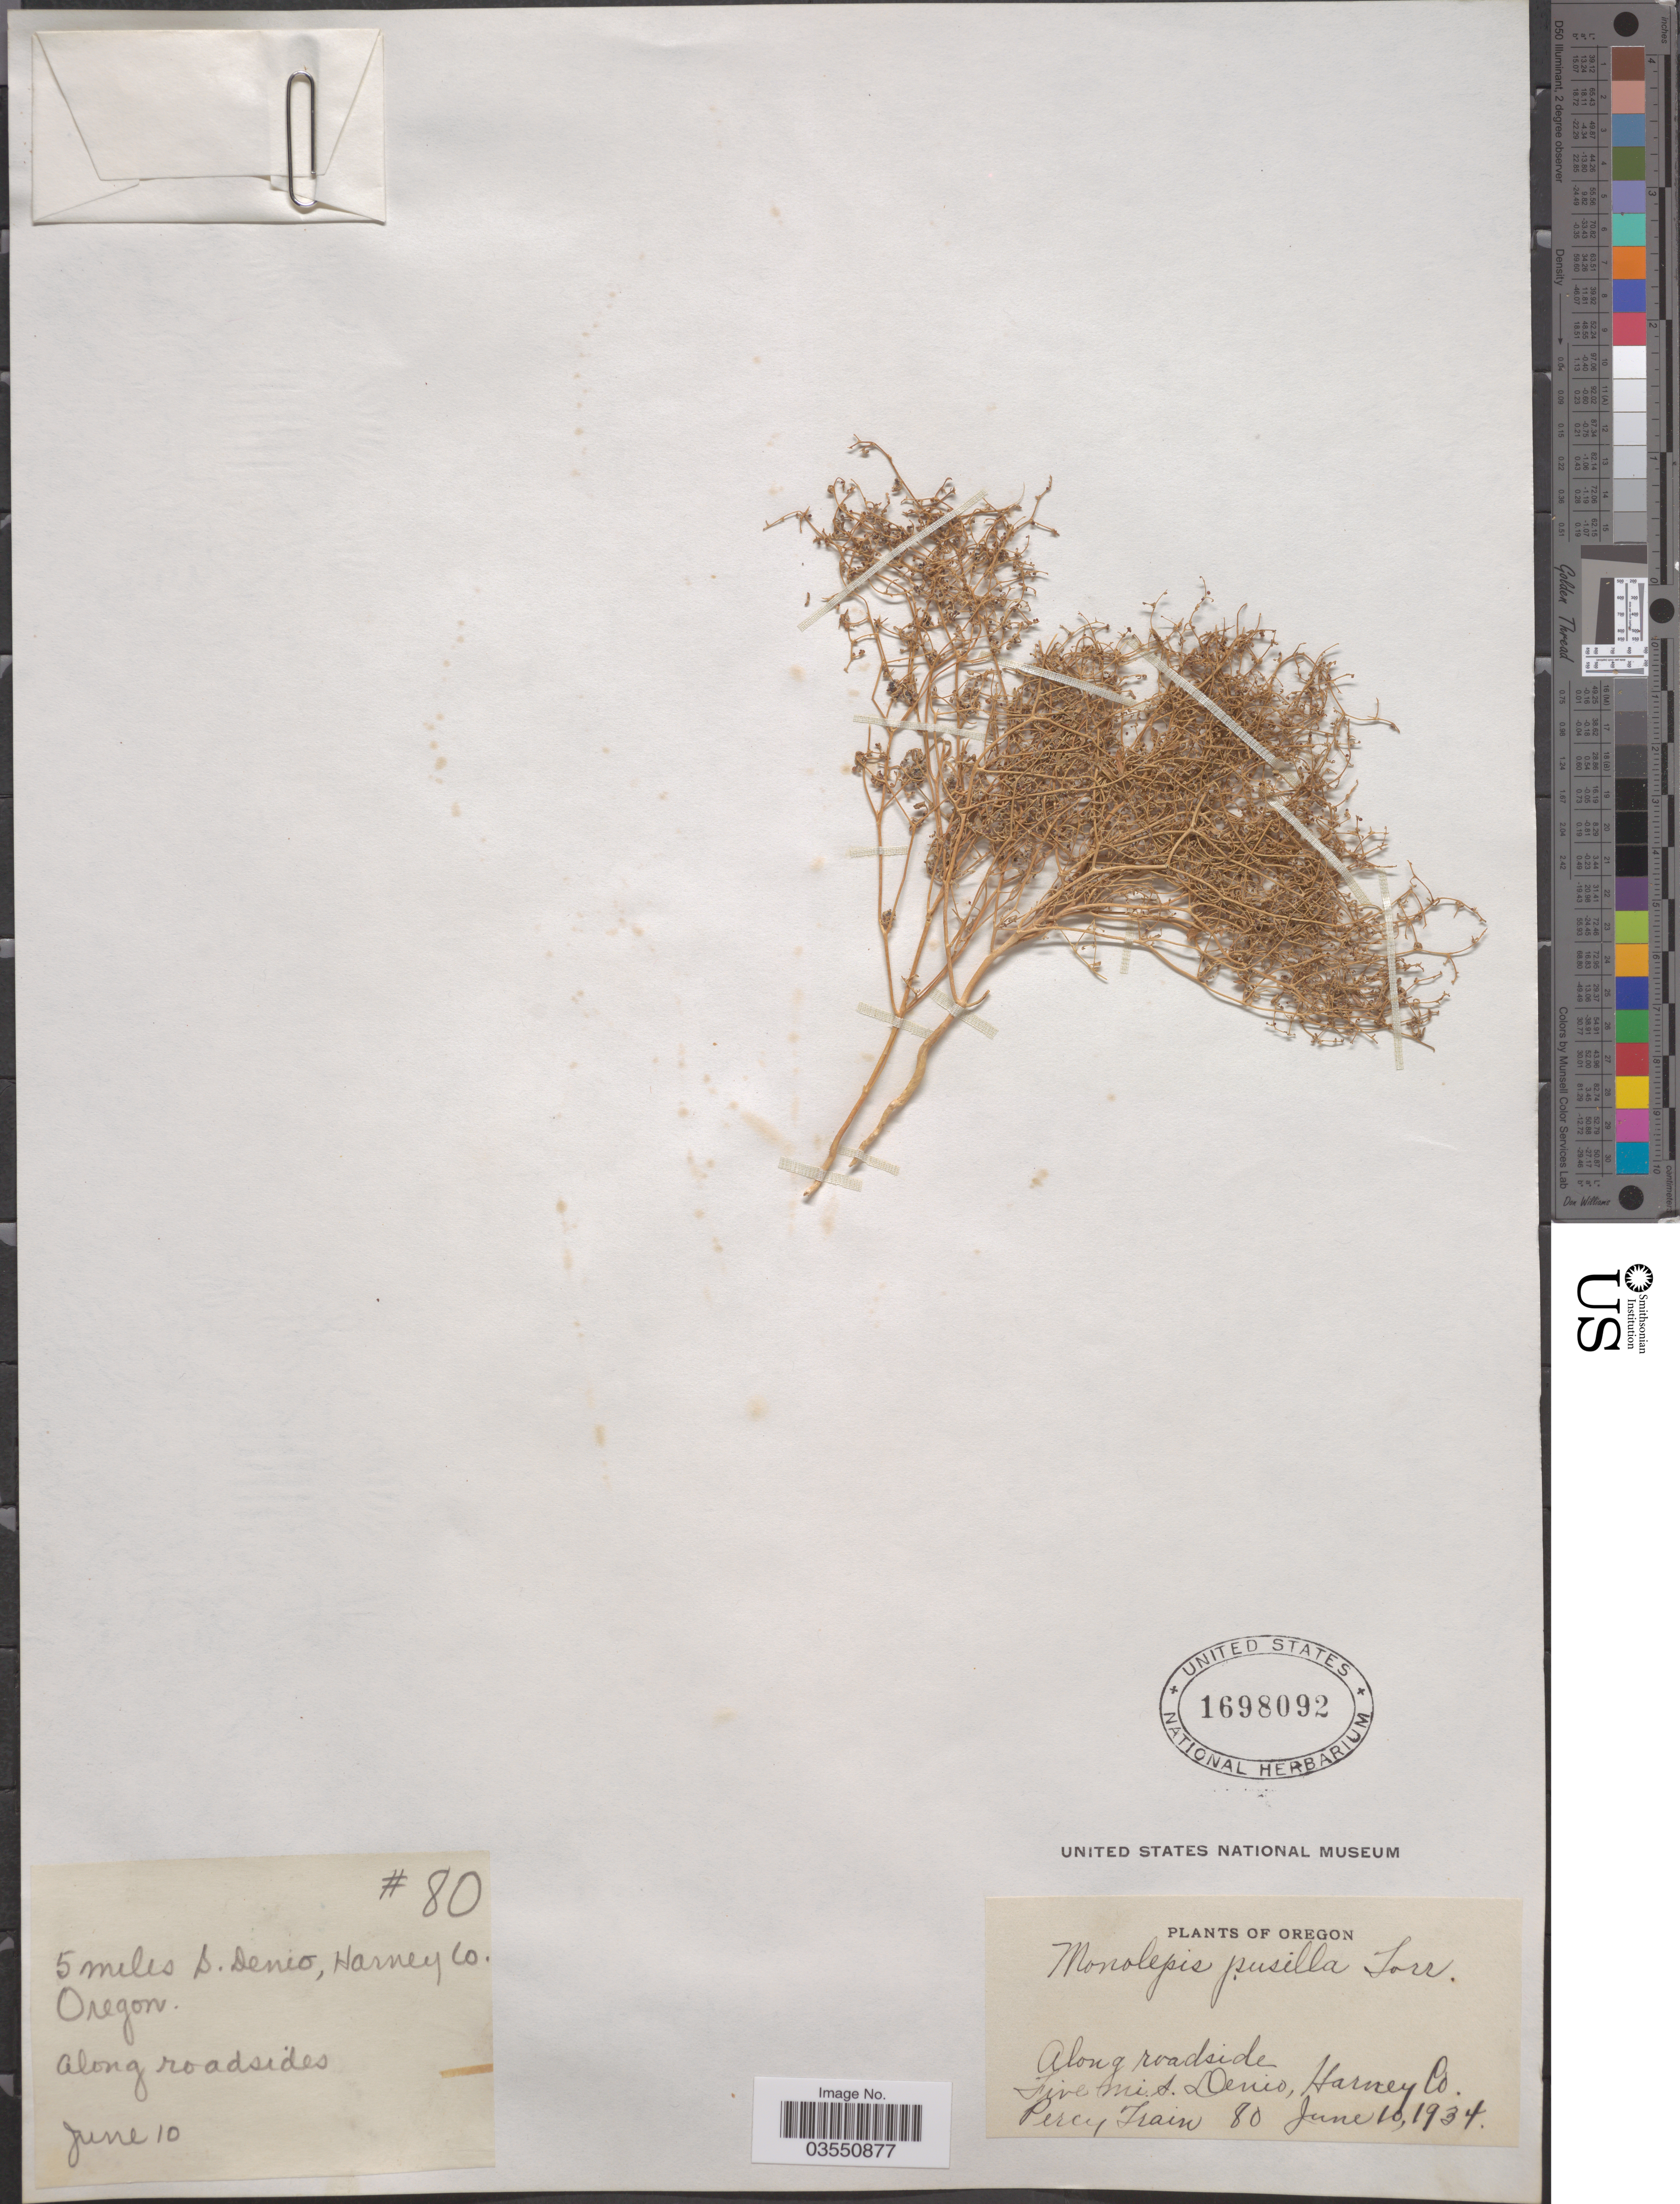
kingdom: Plantae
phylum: Tracheophyta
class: Magnoliopsida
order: Caryophyllales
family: Amaranthaceae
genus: Micromonolepis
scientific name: Micromonolepis pusilla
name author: (Torr. ex S. Watson) Ulbr.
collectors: P. Train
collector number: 80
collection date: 1934-06-10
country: United States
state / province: Oregon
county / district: Harney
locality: Along roadside. 5 miles s. Denio, Harney Co.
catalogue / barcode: US 1698092